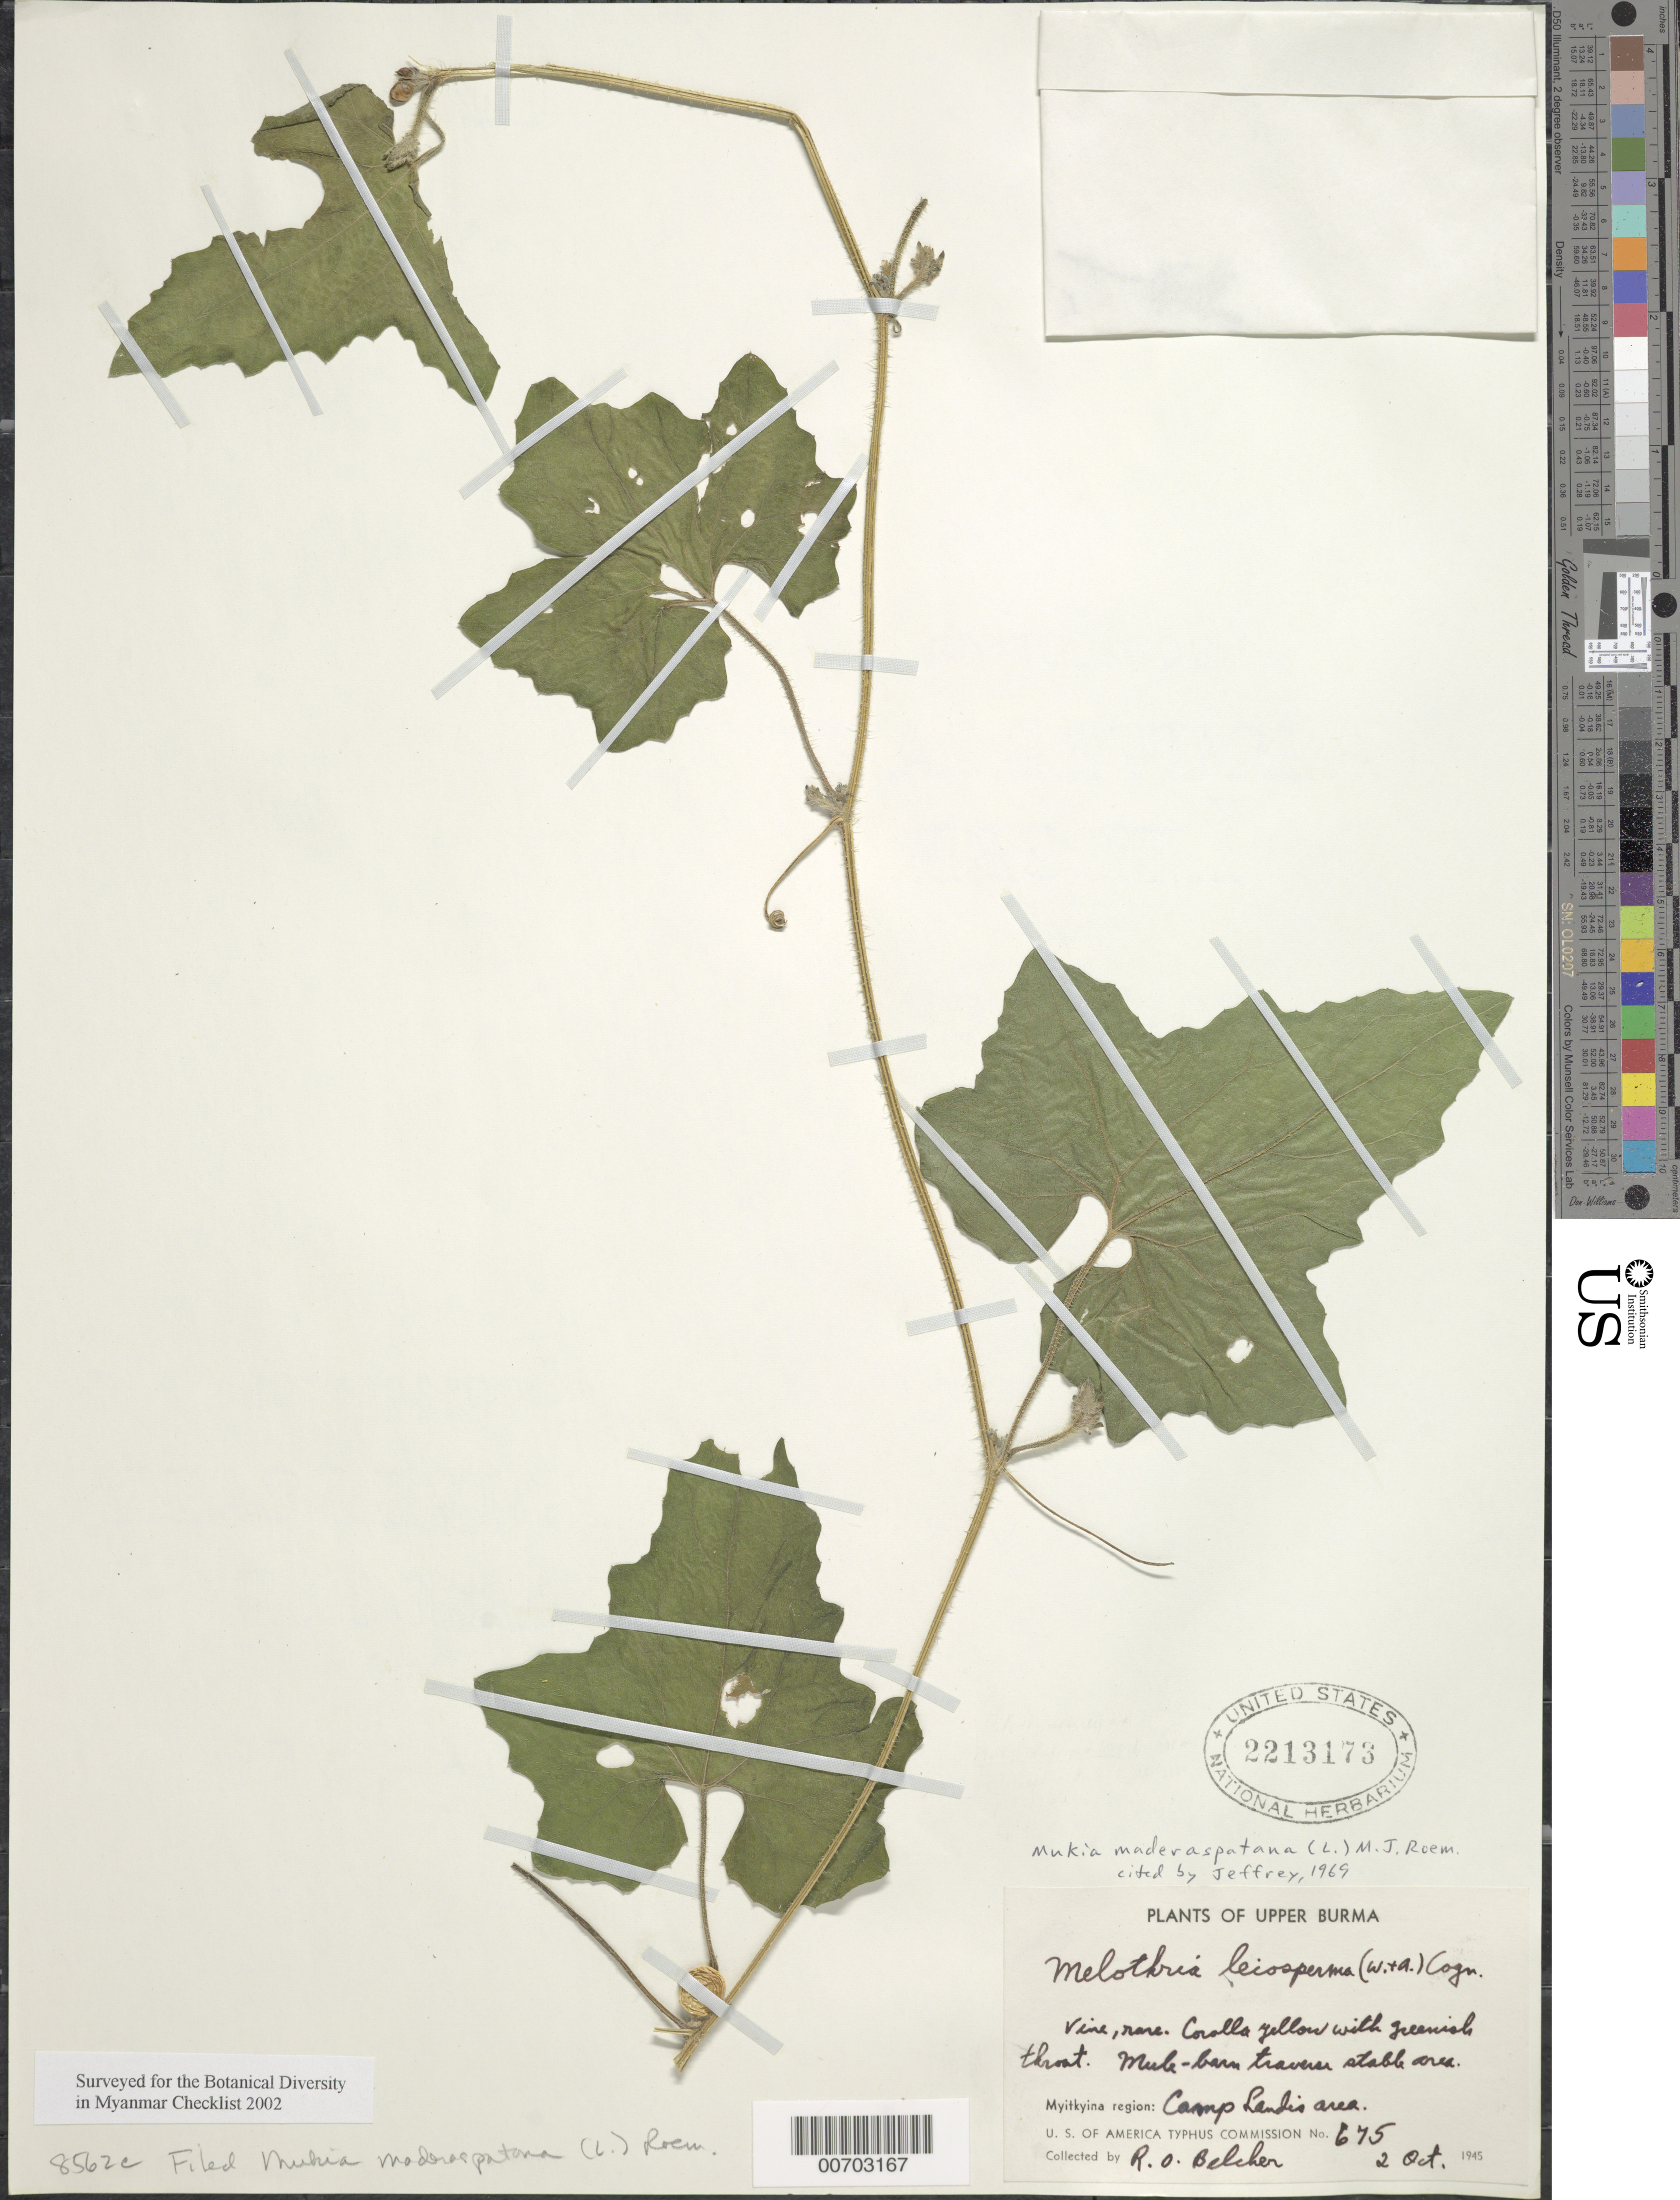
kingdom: Plantae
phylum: Tracheophyta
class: Magnoliopsida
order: Cucurbitales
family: Cucurbitaceae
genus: Cucumis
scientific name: Cucumis maderaspatanus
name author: L.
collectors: R. Belcher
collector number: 675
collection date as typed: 02 Oct 1945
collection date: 1945-10-02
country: Myanmar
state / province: Kachin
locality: Myitkyina, Camp Landis area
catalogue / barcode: US 2213173